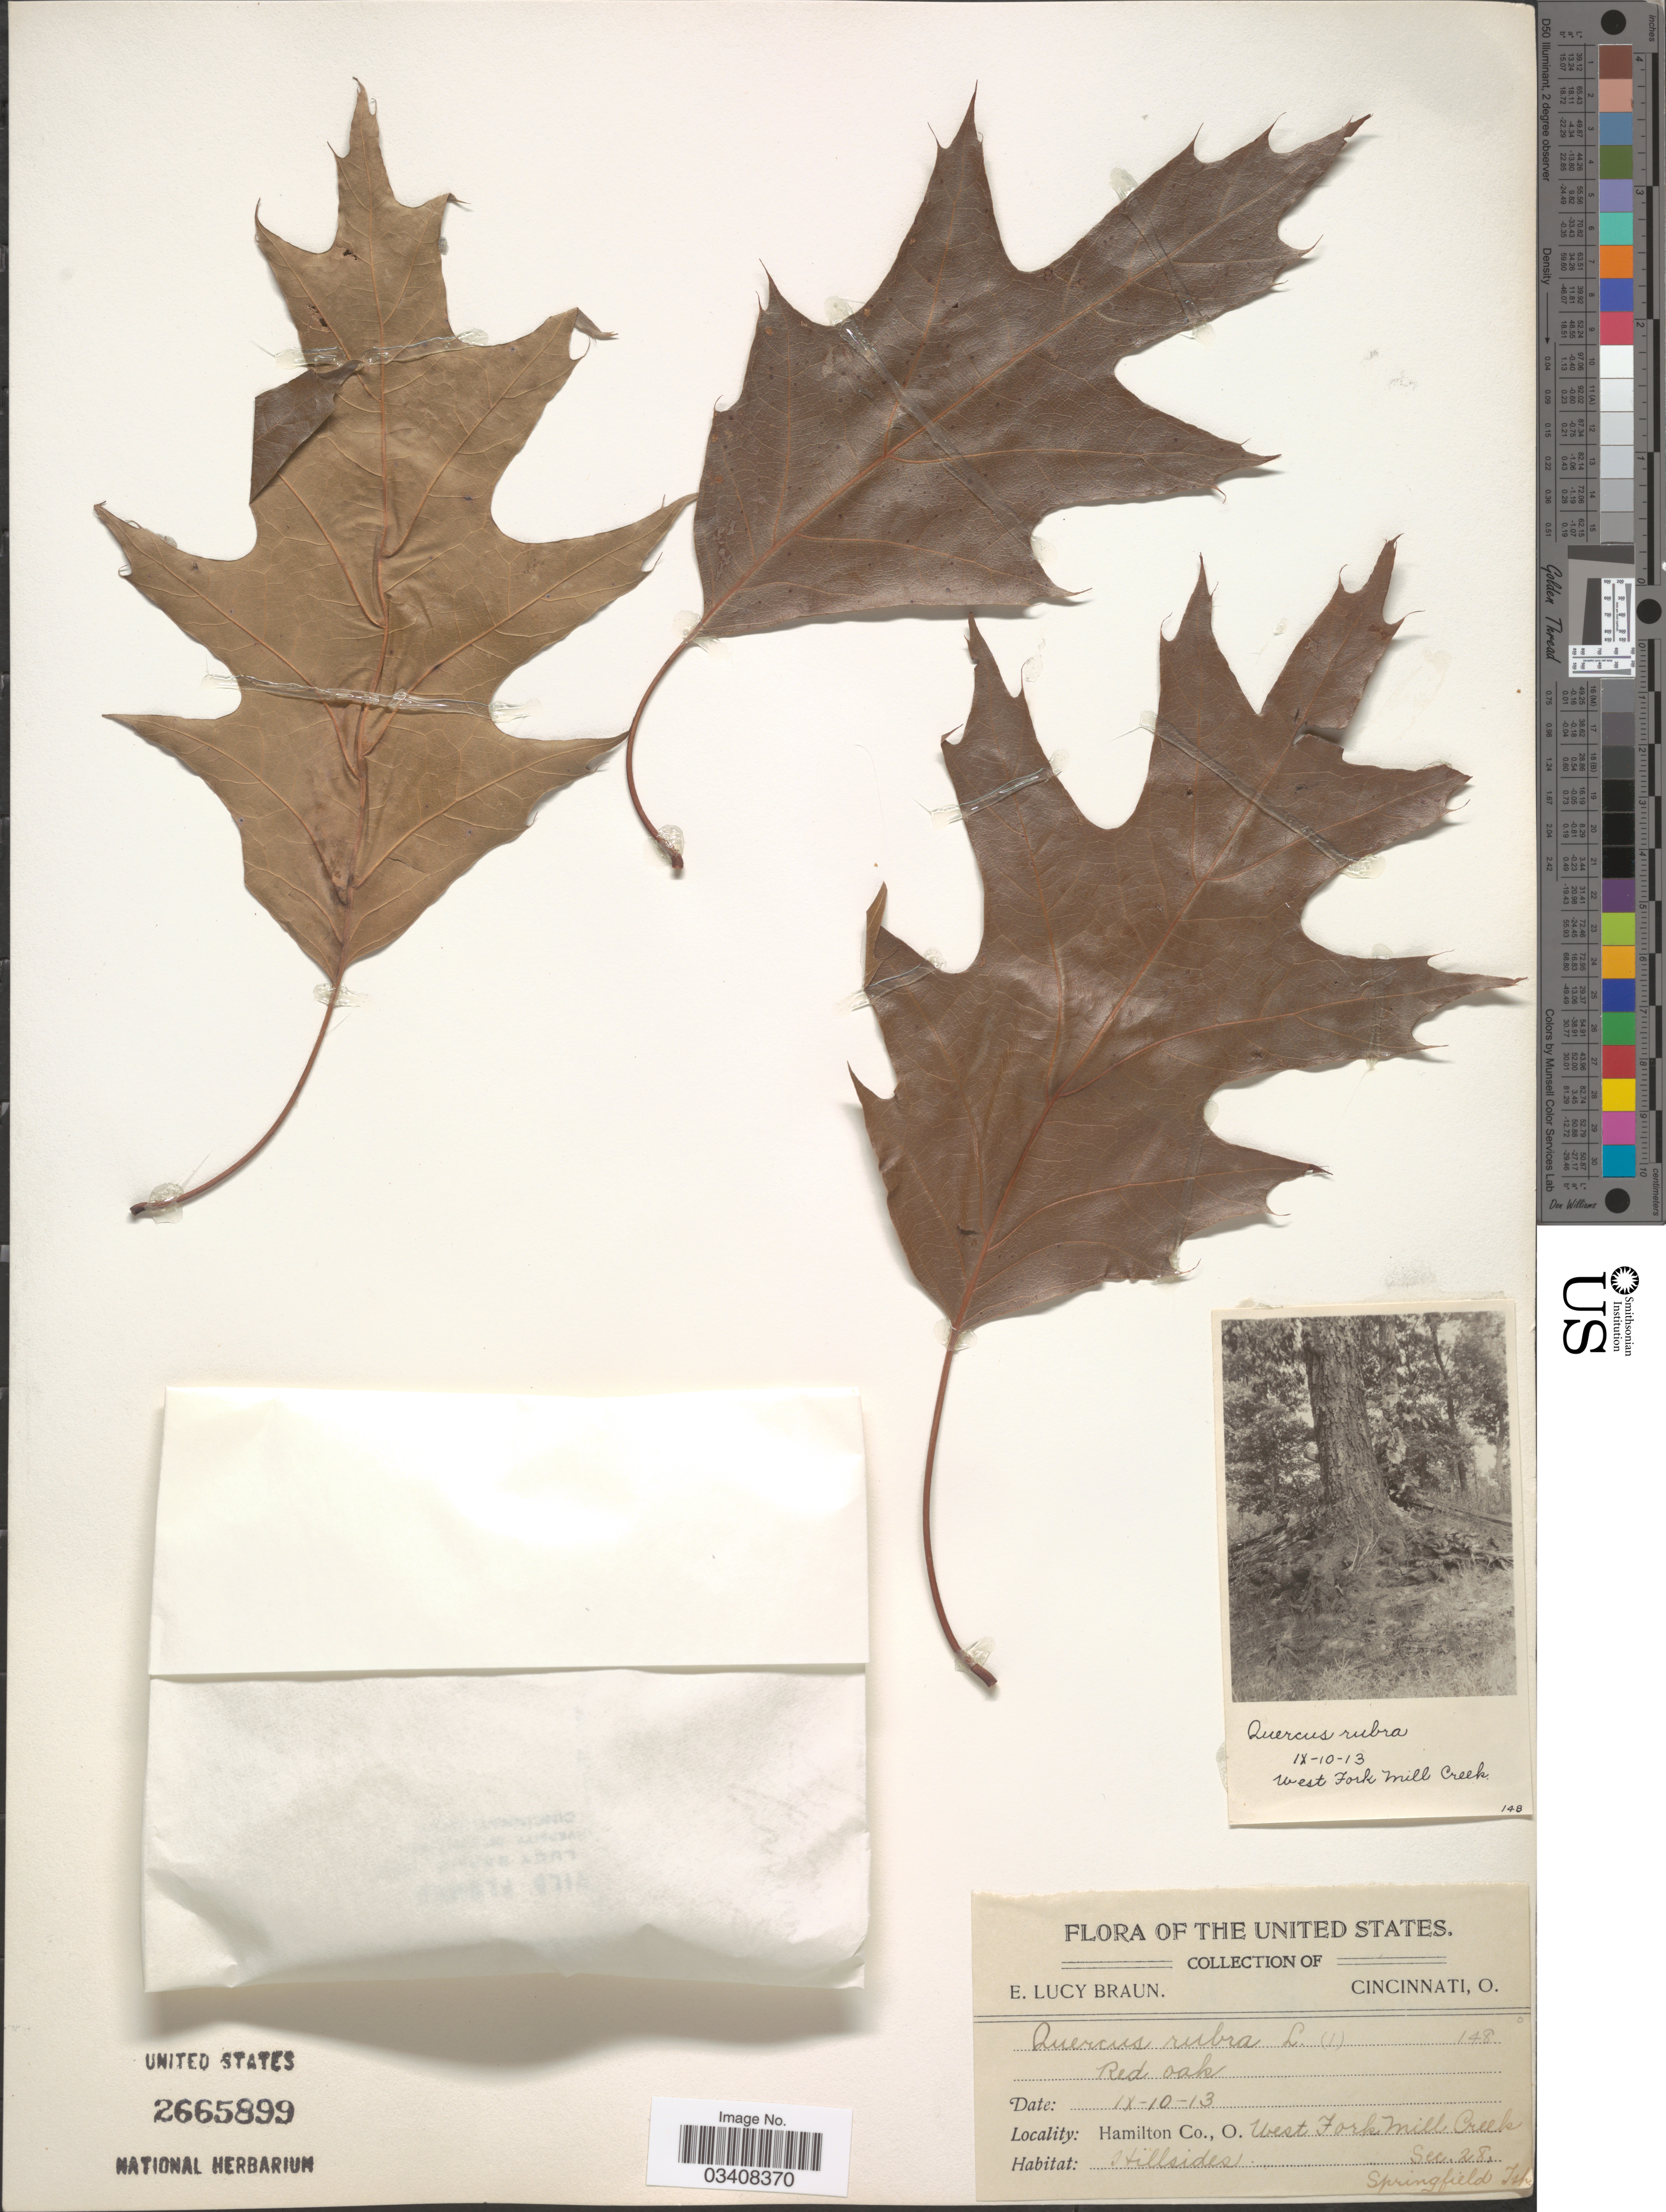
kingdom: Plantae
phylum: Tracheophyta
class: Magnoliopsida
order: Fagales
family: Fagaceae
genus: Quercus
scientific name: Quercus rubra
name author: L.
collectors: E. L. Braun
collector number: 148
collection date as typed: Transcribed d/m/y: 10/9/13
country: United States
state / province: Ohio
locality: Hamilton Co. West Fork Mill Creek. Sec. 28, Springfield Tsp.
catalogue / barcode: US 2665899